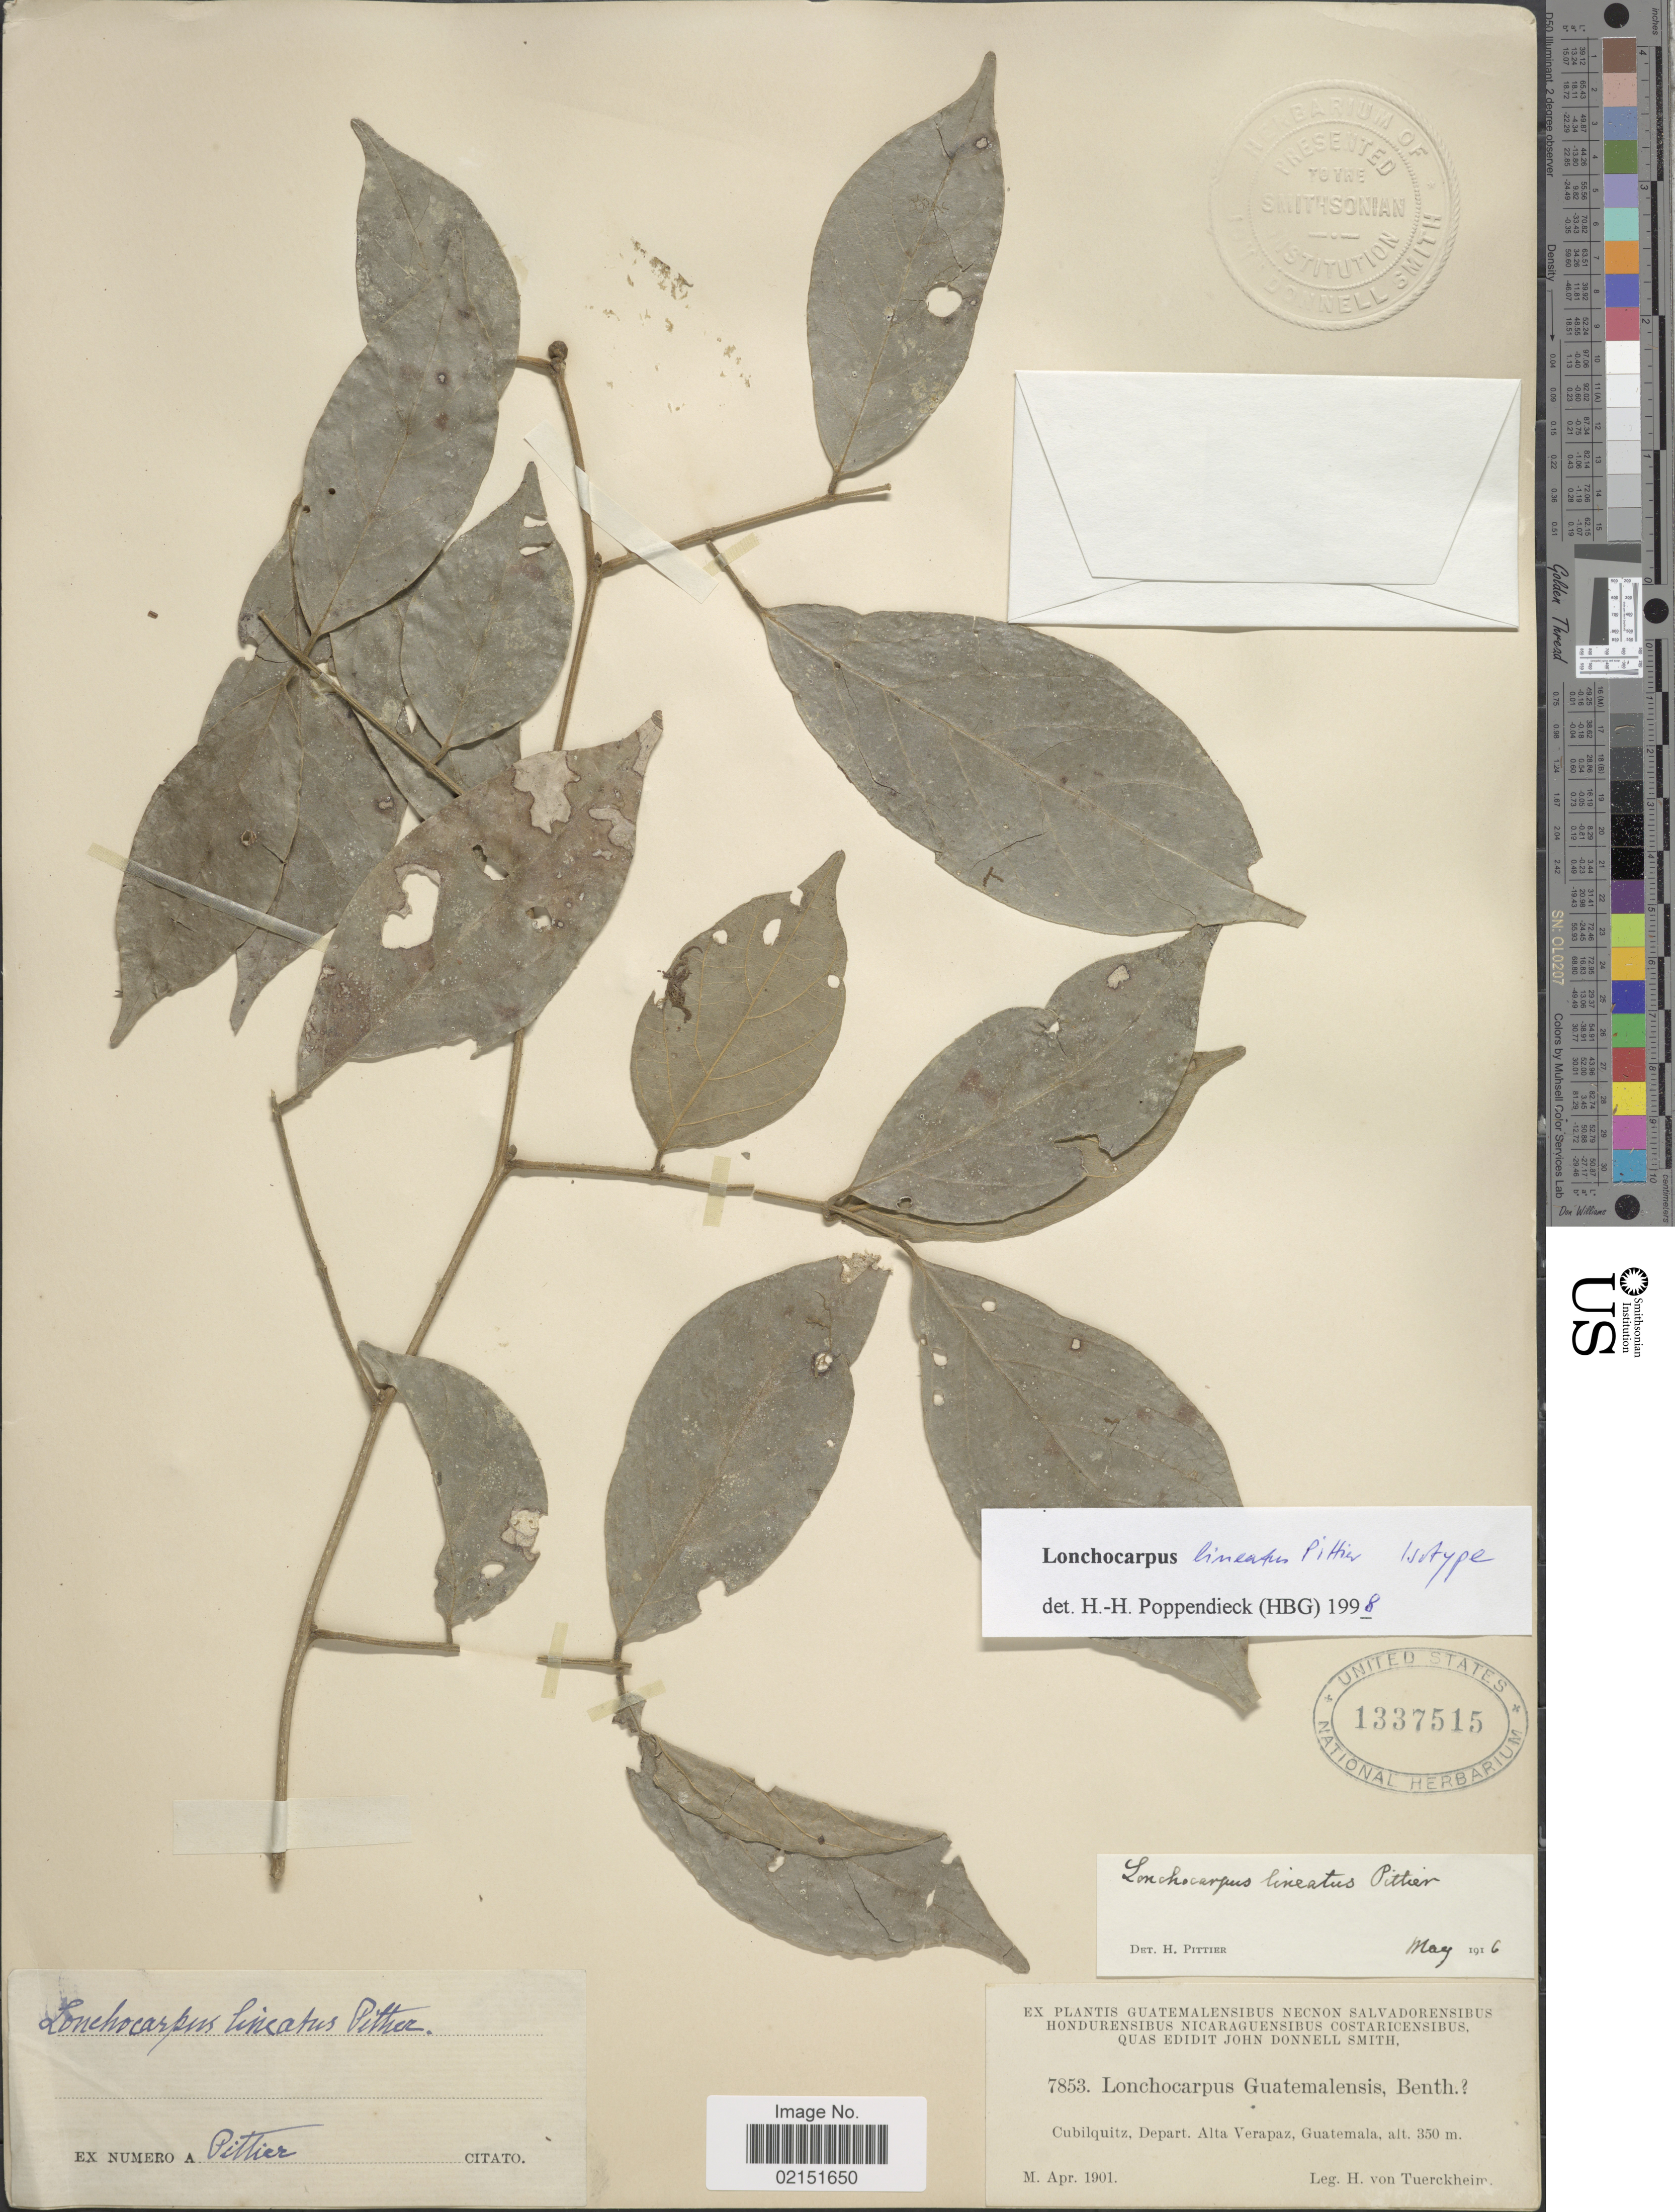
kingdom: Plantae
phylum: Tracheophyta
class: Magnoliopsida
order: Fabales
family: Fabaceae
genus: Lonchocarpus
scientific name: Lonchocarpus lineatus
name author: Pittier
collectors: H. von Türckheim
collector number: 7853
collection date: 1901-04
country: Guatemala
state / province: Alta Verapaz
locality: Cubilquitz. Depart. Alta Verapaz, Guatemala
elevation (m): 350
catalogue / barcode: US 1337515